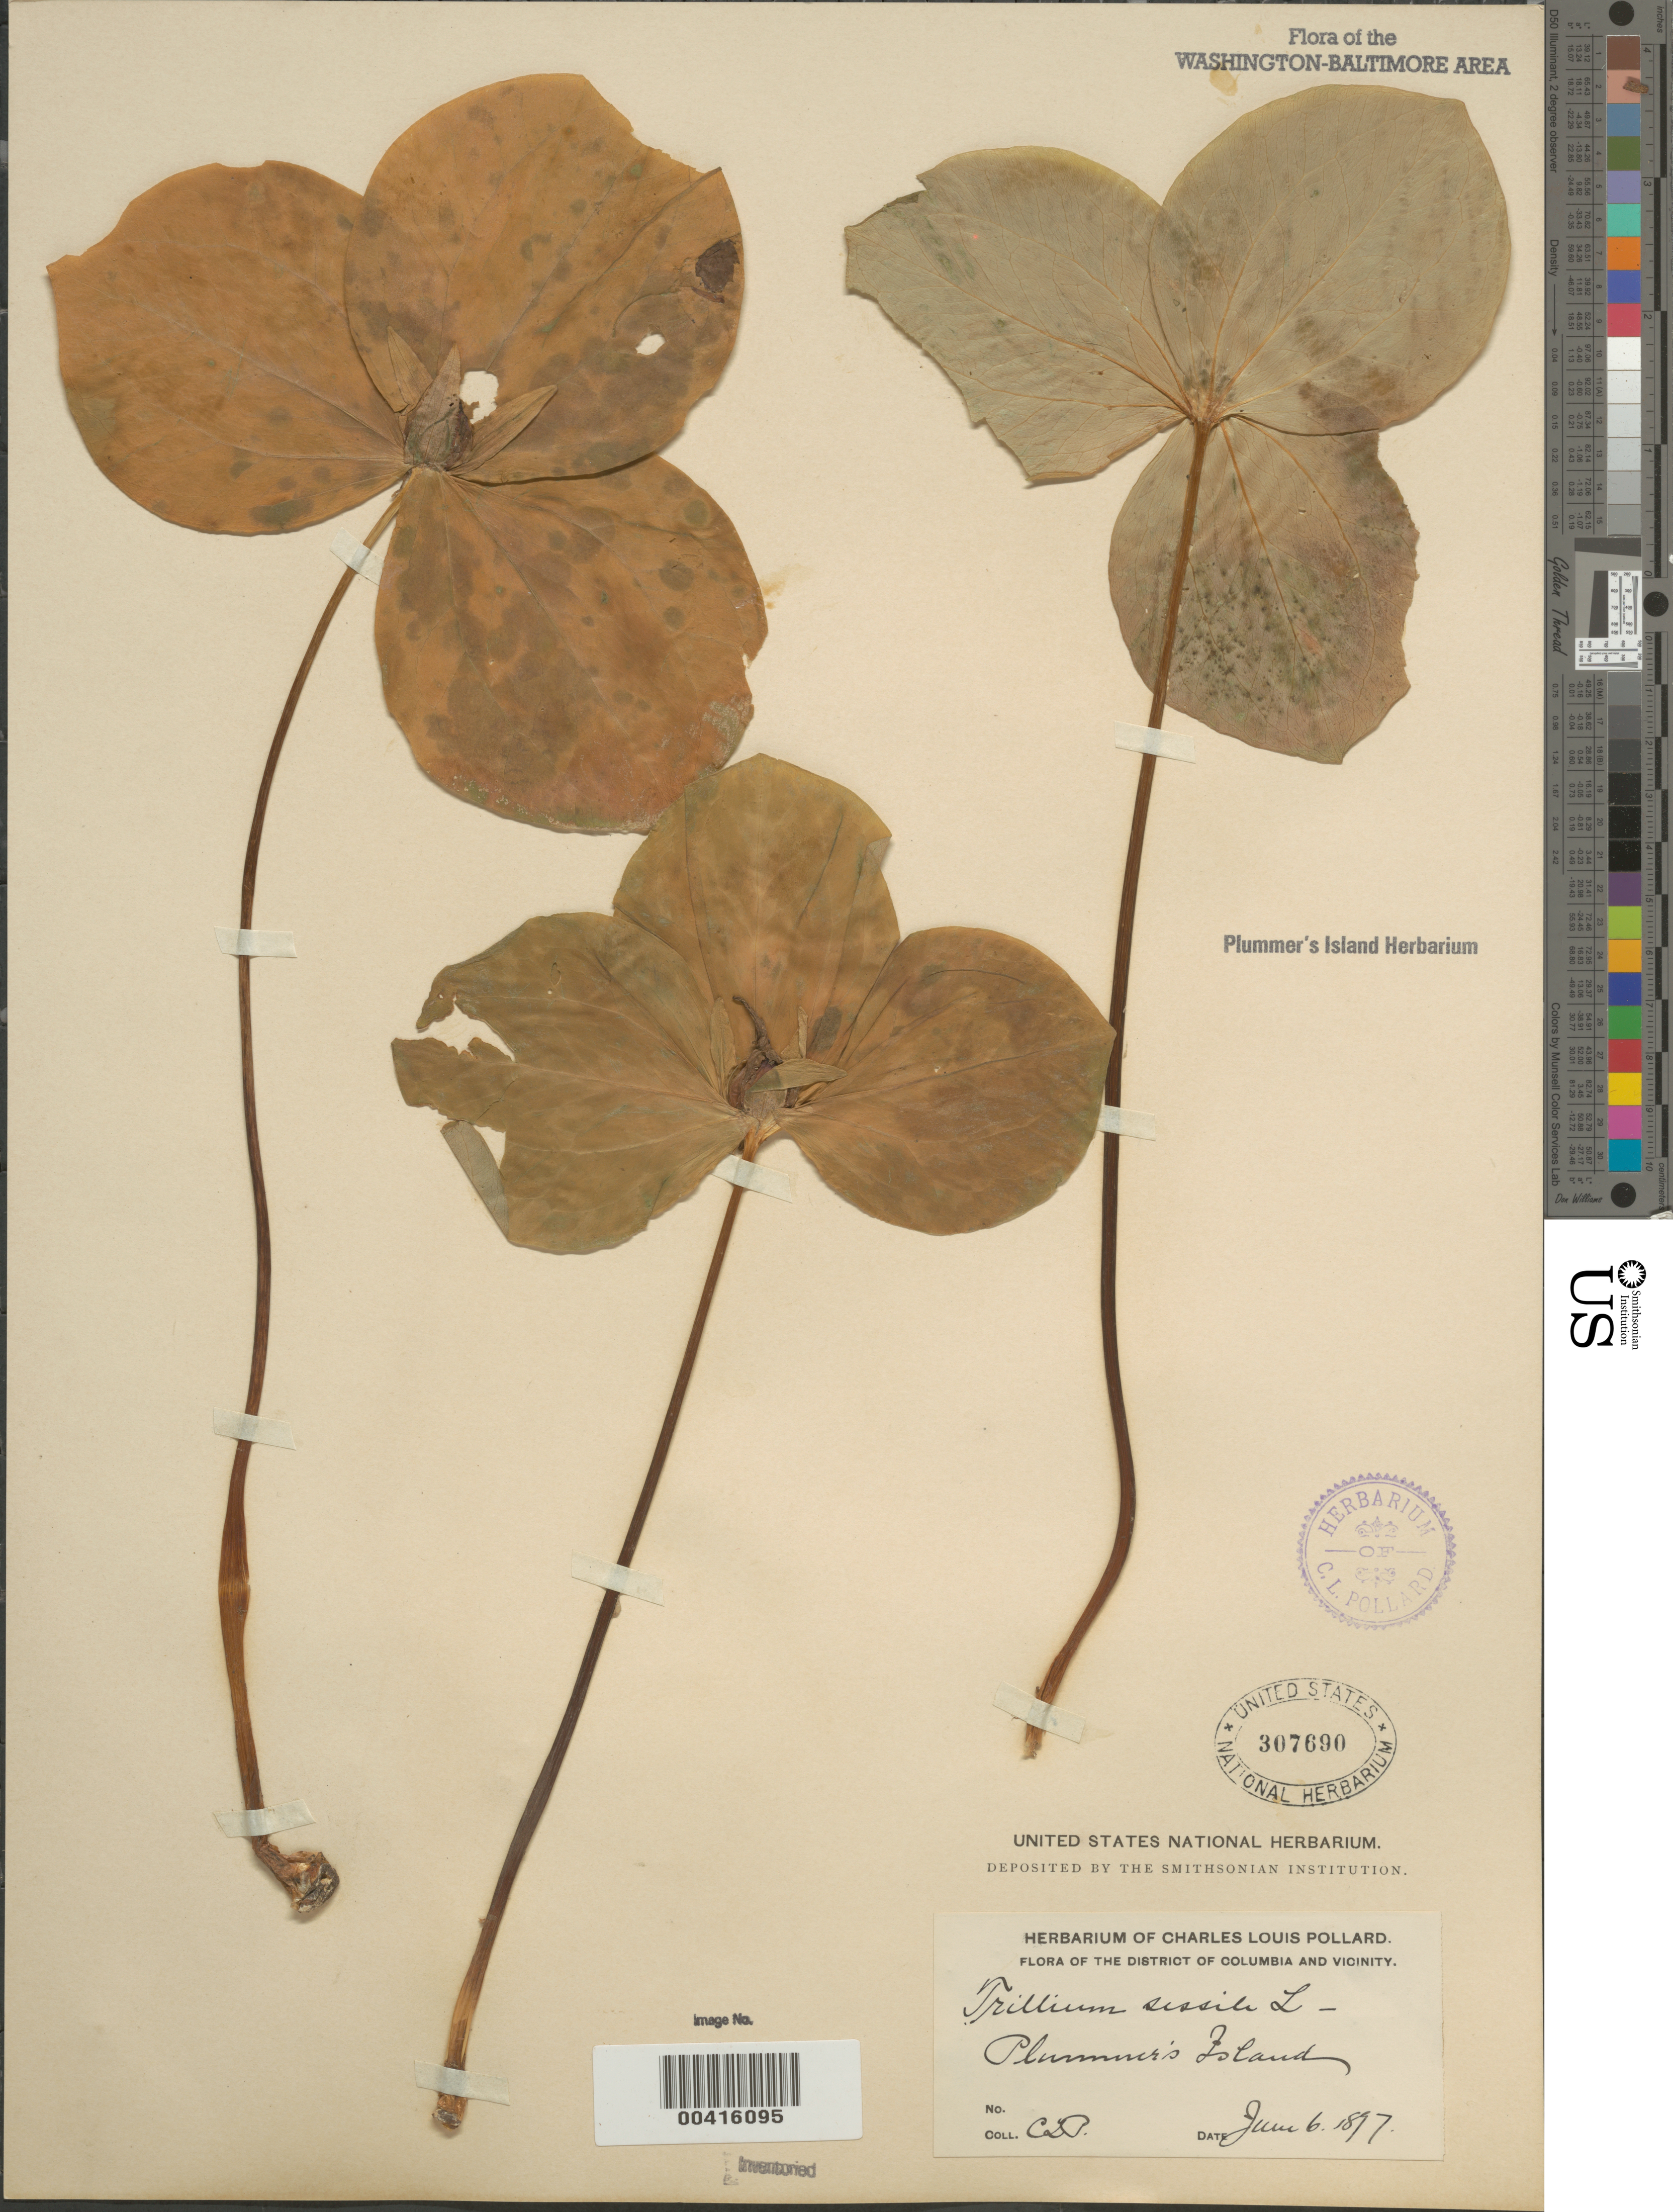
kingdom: Plantae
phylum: Tracheophyta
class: Liliopsida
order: Liliales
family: Melanthiaceae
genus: Trillium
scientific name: Trillium sessile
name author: L.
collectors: C. L. Pollard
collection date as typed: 06 Jun 1897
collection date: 1897-06-06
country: United States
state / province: Maryland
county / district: Montgomery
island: Plummers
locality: Plummer's Island C. & O. Canal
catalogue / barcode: US 307690